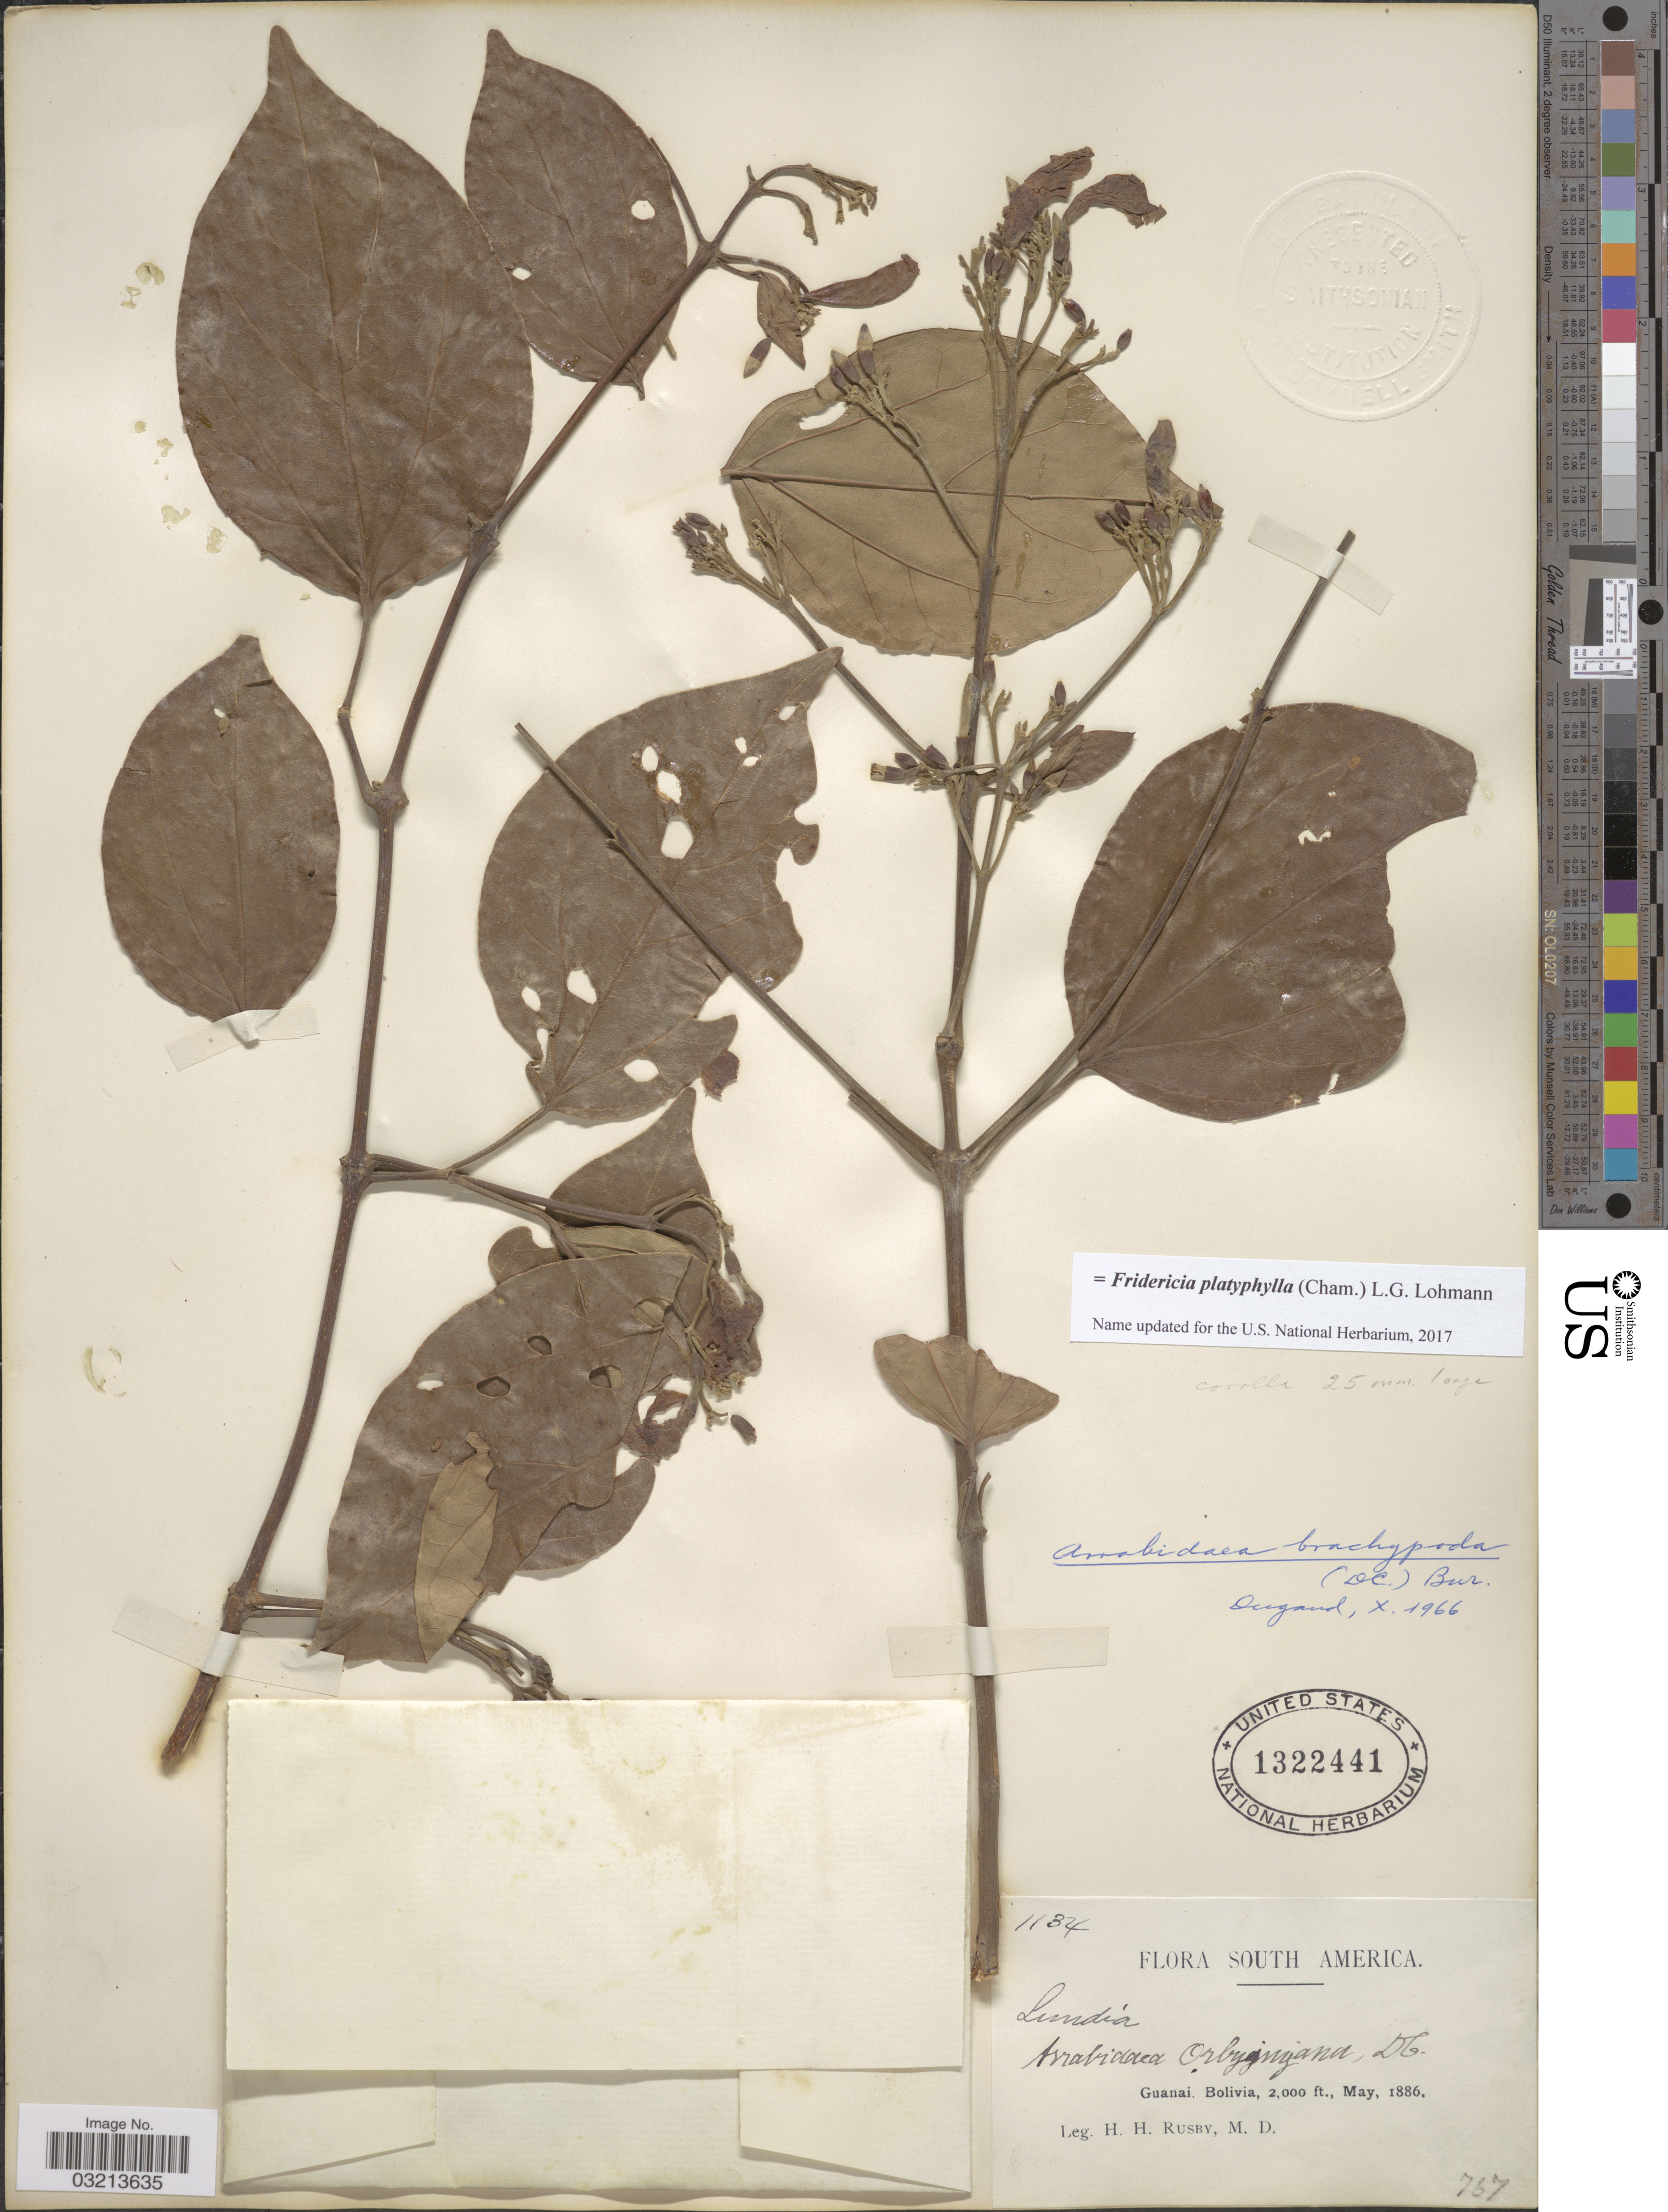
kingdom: Plantae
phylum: Tracheophyta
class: Magnoliopsida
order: Lamiales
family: Bignoniaceae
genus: Fridericia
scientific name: Fridericia platyphylla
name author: (Cham.) L.G. Lohmann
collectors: H. H. Rusby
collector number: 1134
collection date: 1886-05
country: Bolivia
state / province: La Páz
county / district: Larecaja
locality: Guanay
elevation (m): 610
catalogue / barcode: US 1322441